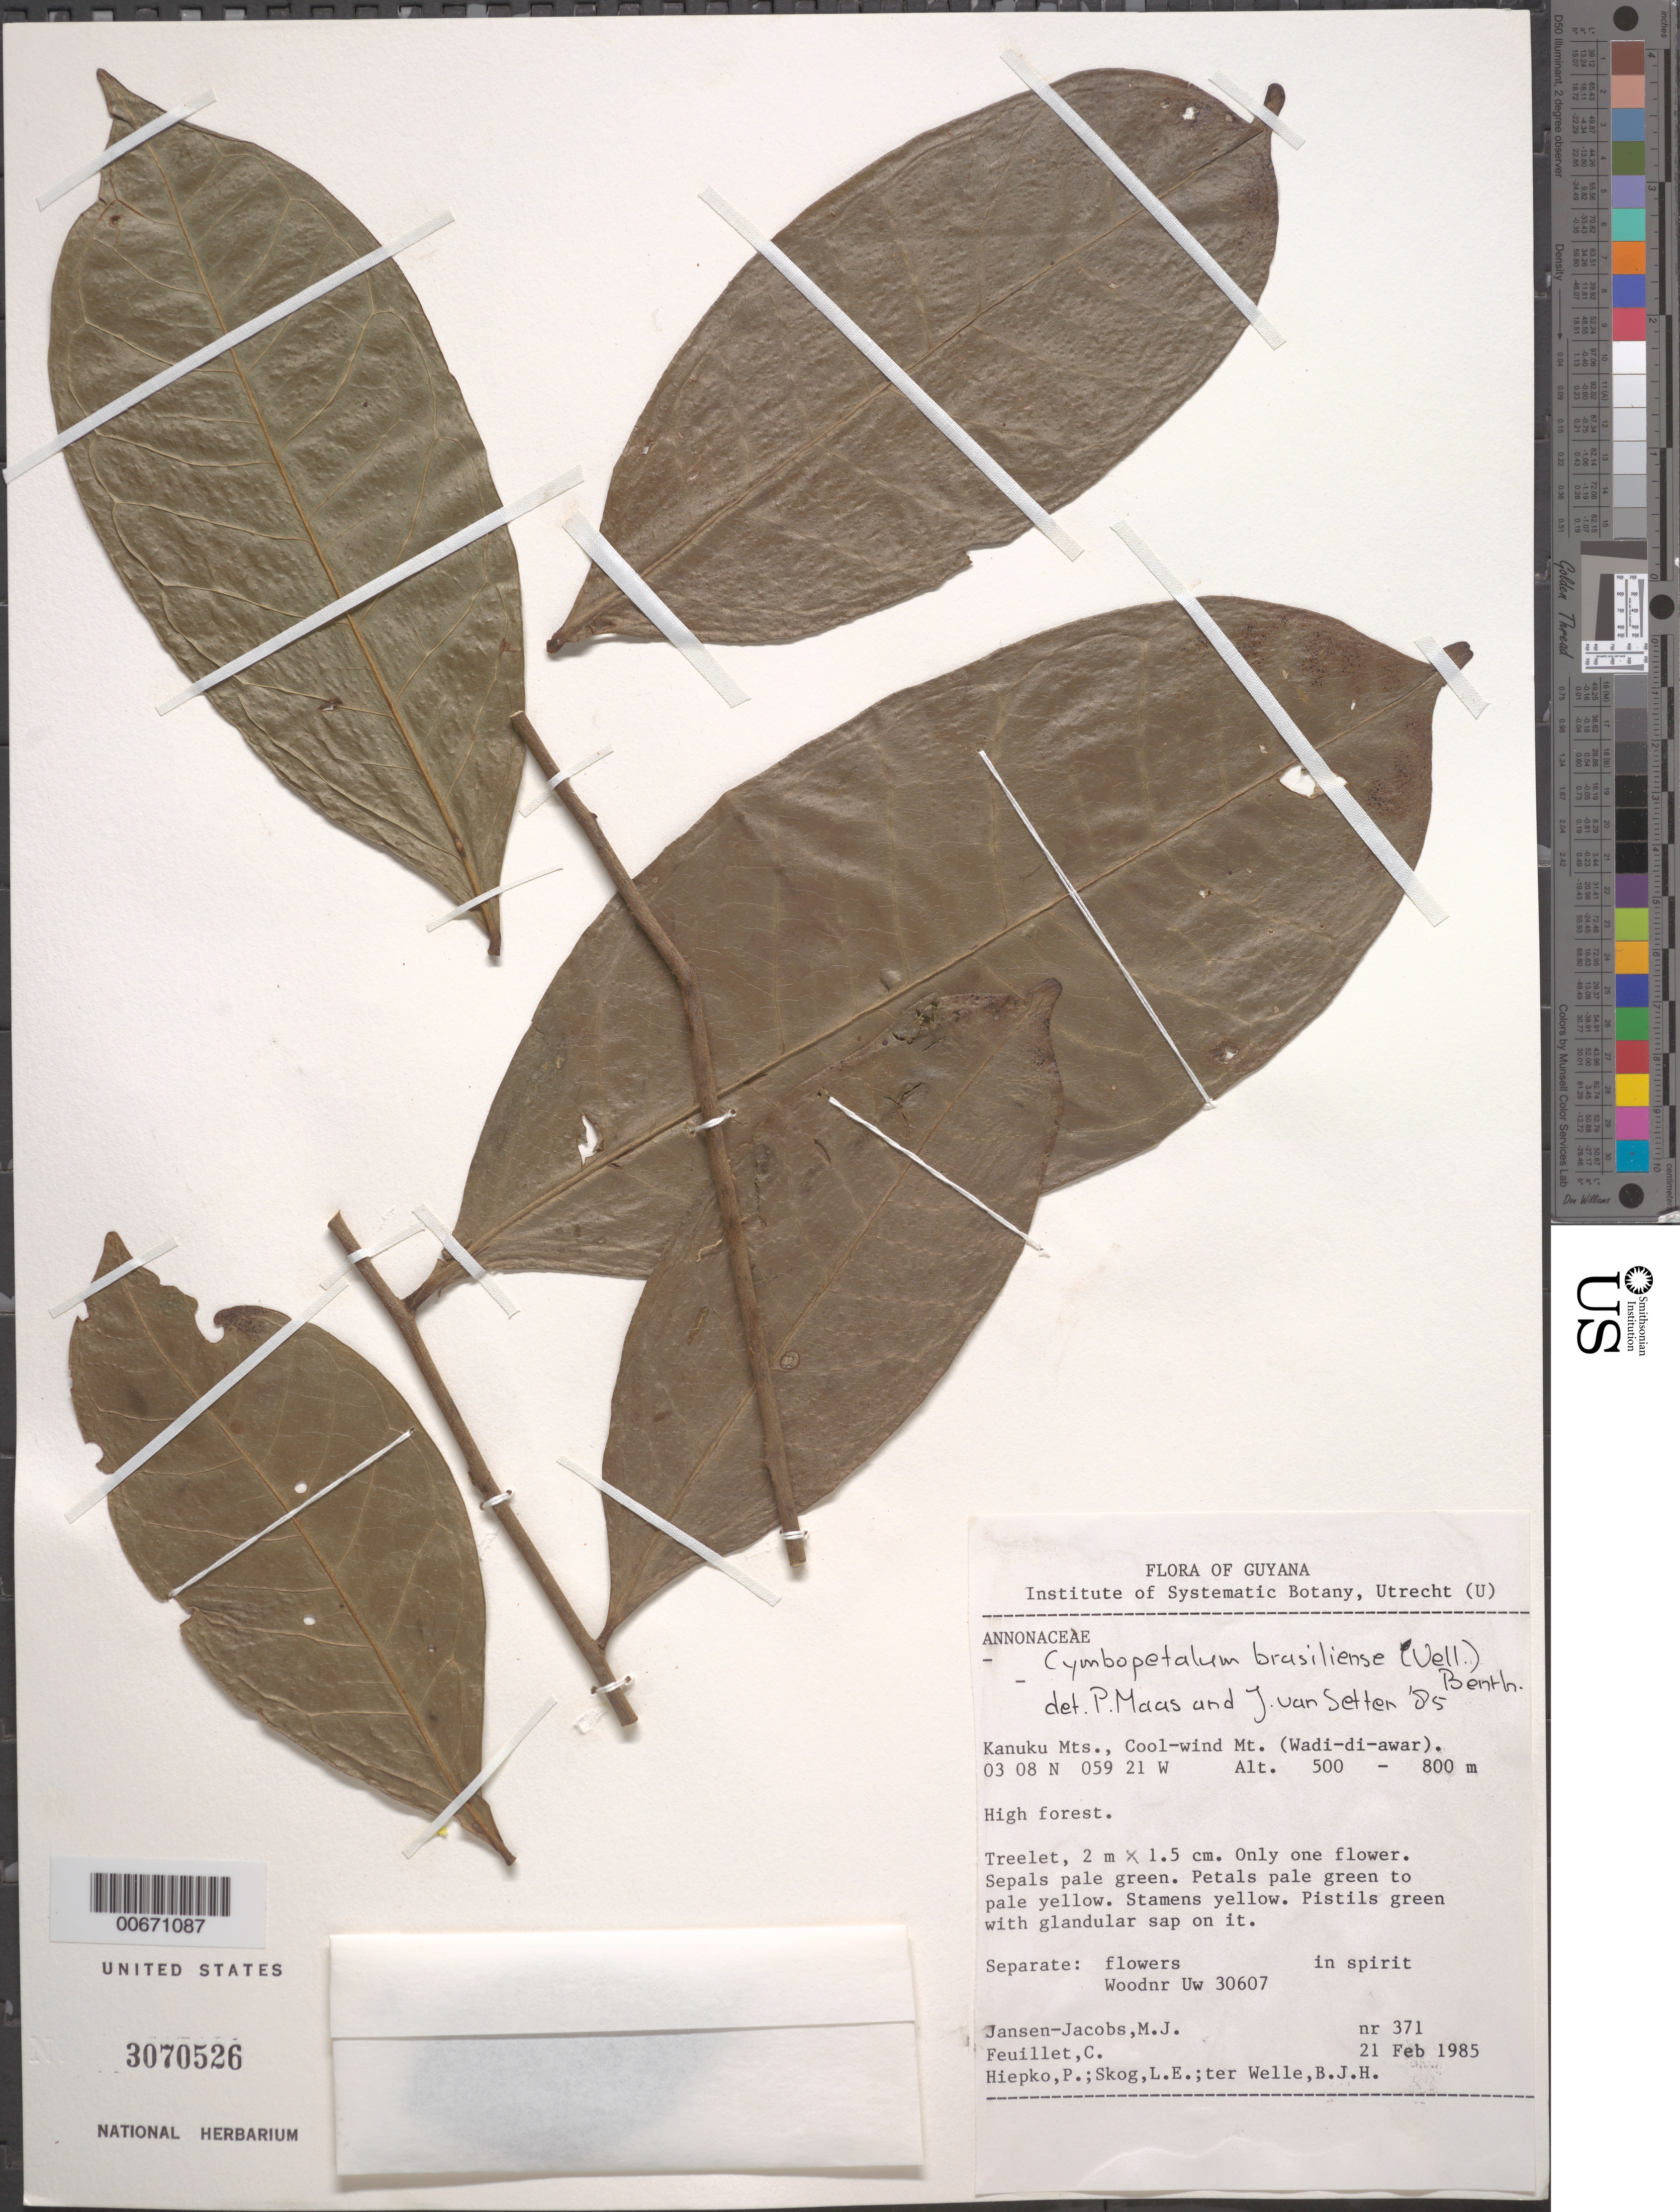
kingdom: Plantae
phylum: Tracheophyta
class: Magnoliopsida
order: Magnoliales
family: Annonaceae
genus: Cymbopetalum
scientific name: Cymbopetalum brasiliense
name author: (Vell.) Benth. ex Baill.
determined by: Maas, P. J.; van Setten, J.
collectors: M. J. Jansen-Jacobs, C. Feuillet, P. H. Hiepko, L. E. Skog & B. Welle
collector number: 371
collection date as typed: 21-Feb-85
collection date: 1985-02-21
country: Guyana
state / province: U. Takutu-U. Essequibo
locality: Kanuku Mts., Cool-wind Mt. (Wadi-di-awar)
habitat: High forest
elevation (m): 500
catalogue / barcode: US 3070526